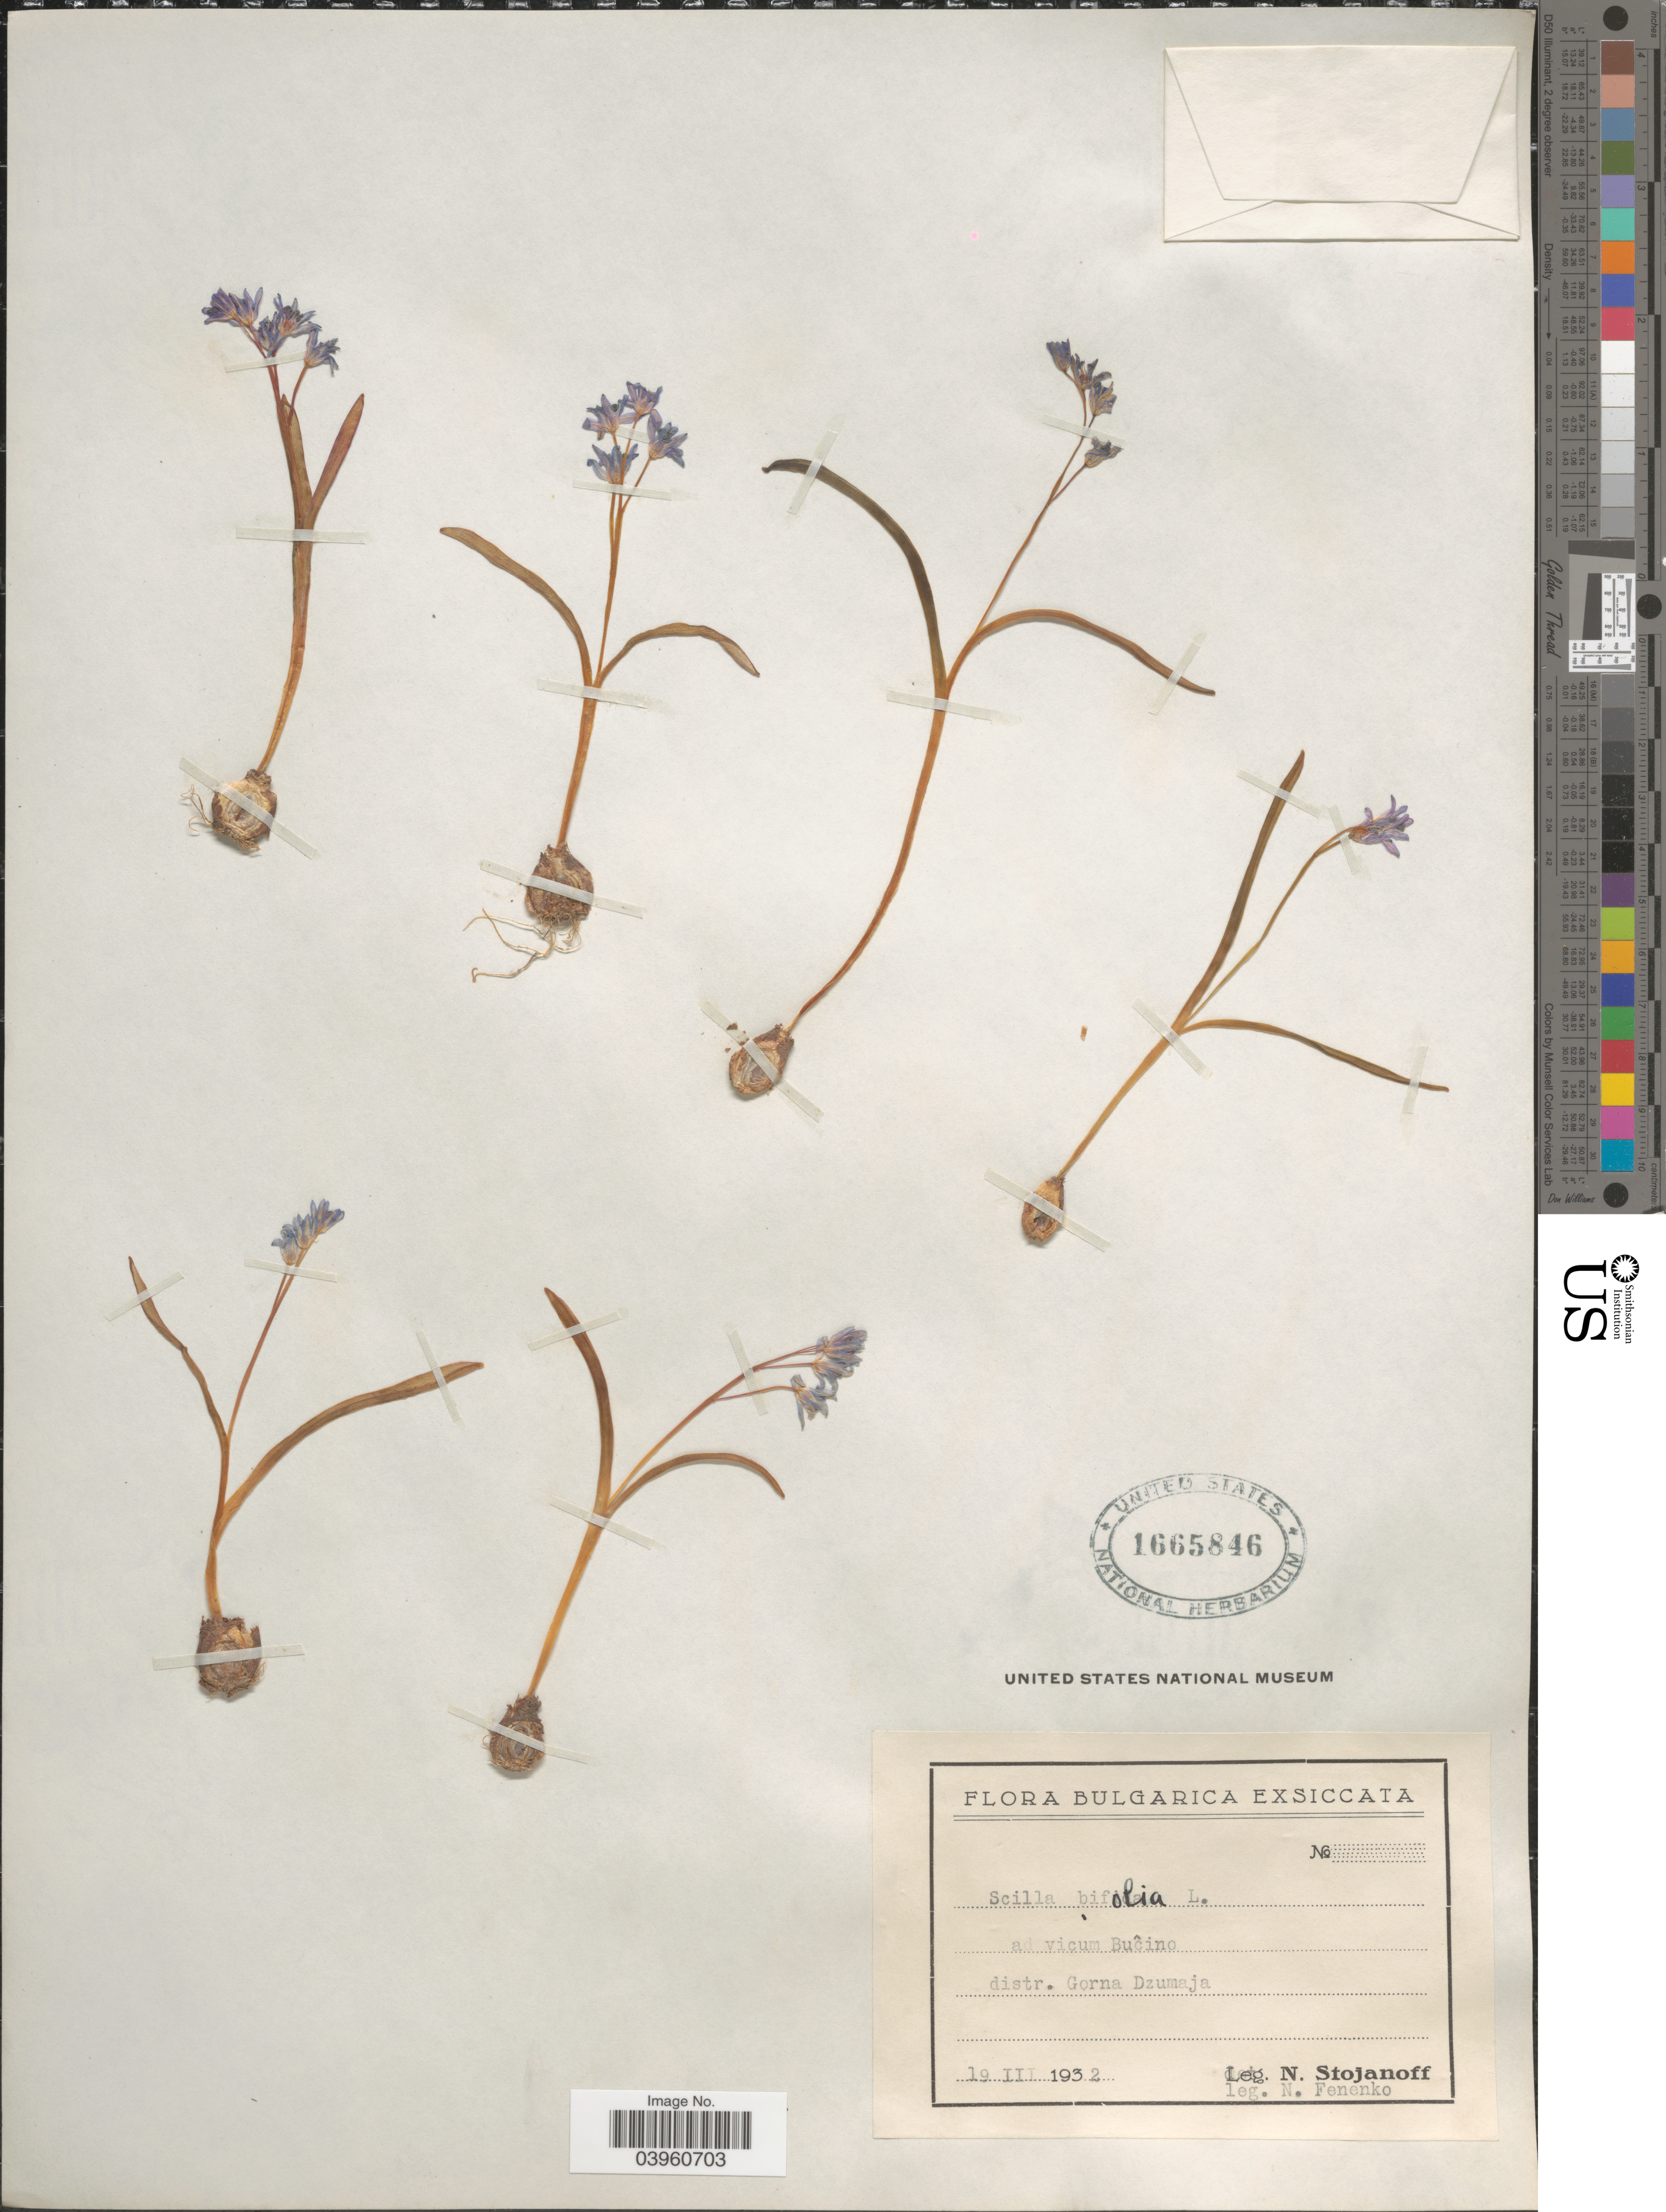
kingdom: Plantae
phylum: Tracheophyta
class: Liliopsida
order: Asparagales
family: Asparagaceae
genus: Scilla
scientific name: Scilla bifolia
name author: L.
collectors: N. Fenenko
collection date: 1932-03-19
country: Bulgaria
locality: Bulgarica. Ad vicum Buĉino distr. Gorna Dzumaja.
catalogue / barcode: US 1665846